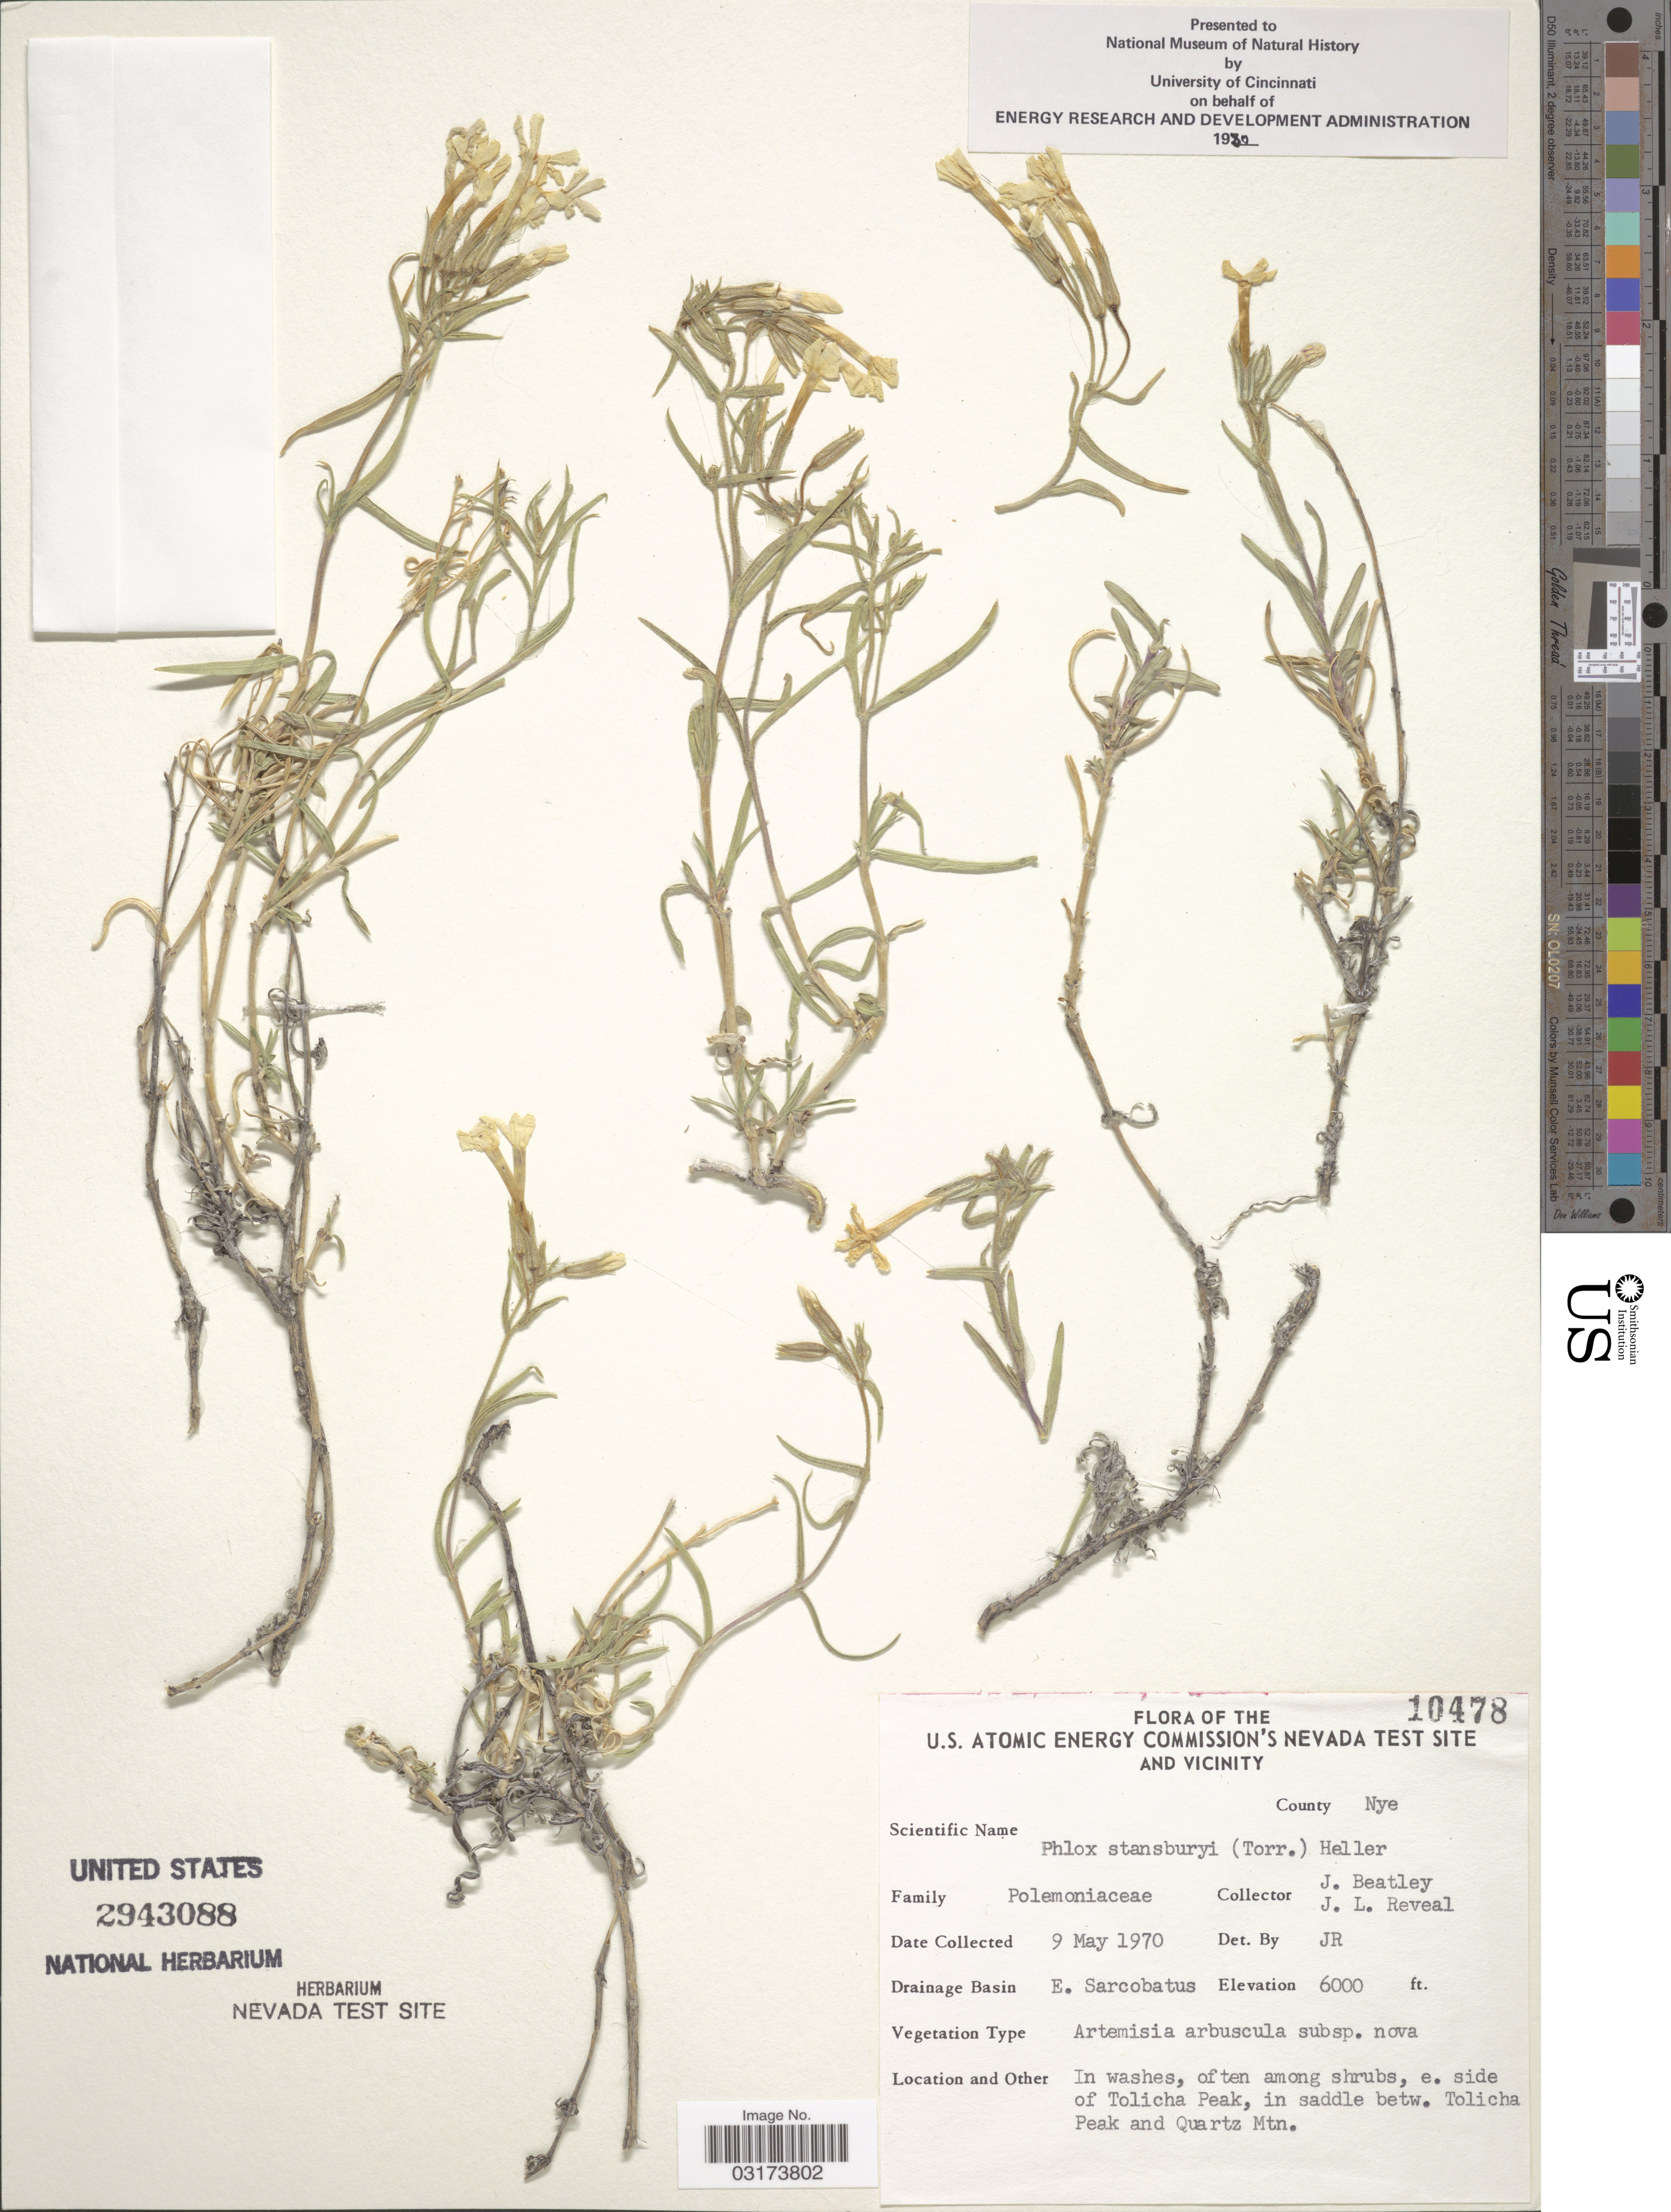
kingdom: Plantae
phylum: Tracheophyta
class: Magnoliopsida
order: Ericales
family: Polemoniaceae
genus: Phlox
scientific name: Phlox stansburyi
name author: (Torr.) A. Heller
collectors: J. C. Beatley & J. L. Reveal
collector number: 10478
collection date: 1970-05-09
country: United States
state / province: Nevada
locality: U.S. Atomic Energy Commision's Nevada Test Site and Vicinity. County Nye. Drainage Basin E. Sarcobatus. e. side of Tolicha Peak, in saddle betw. Tolicha Peak and Quartz Mtn.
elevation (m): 1829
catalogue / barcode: US 2943088